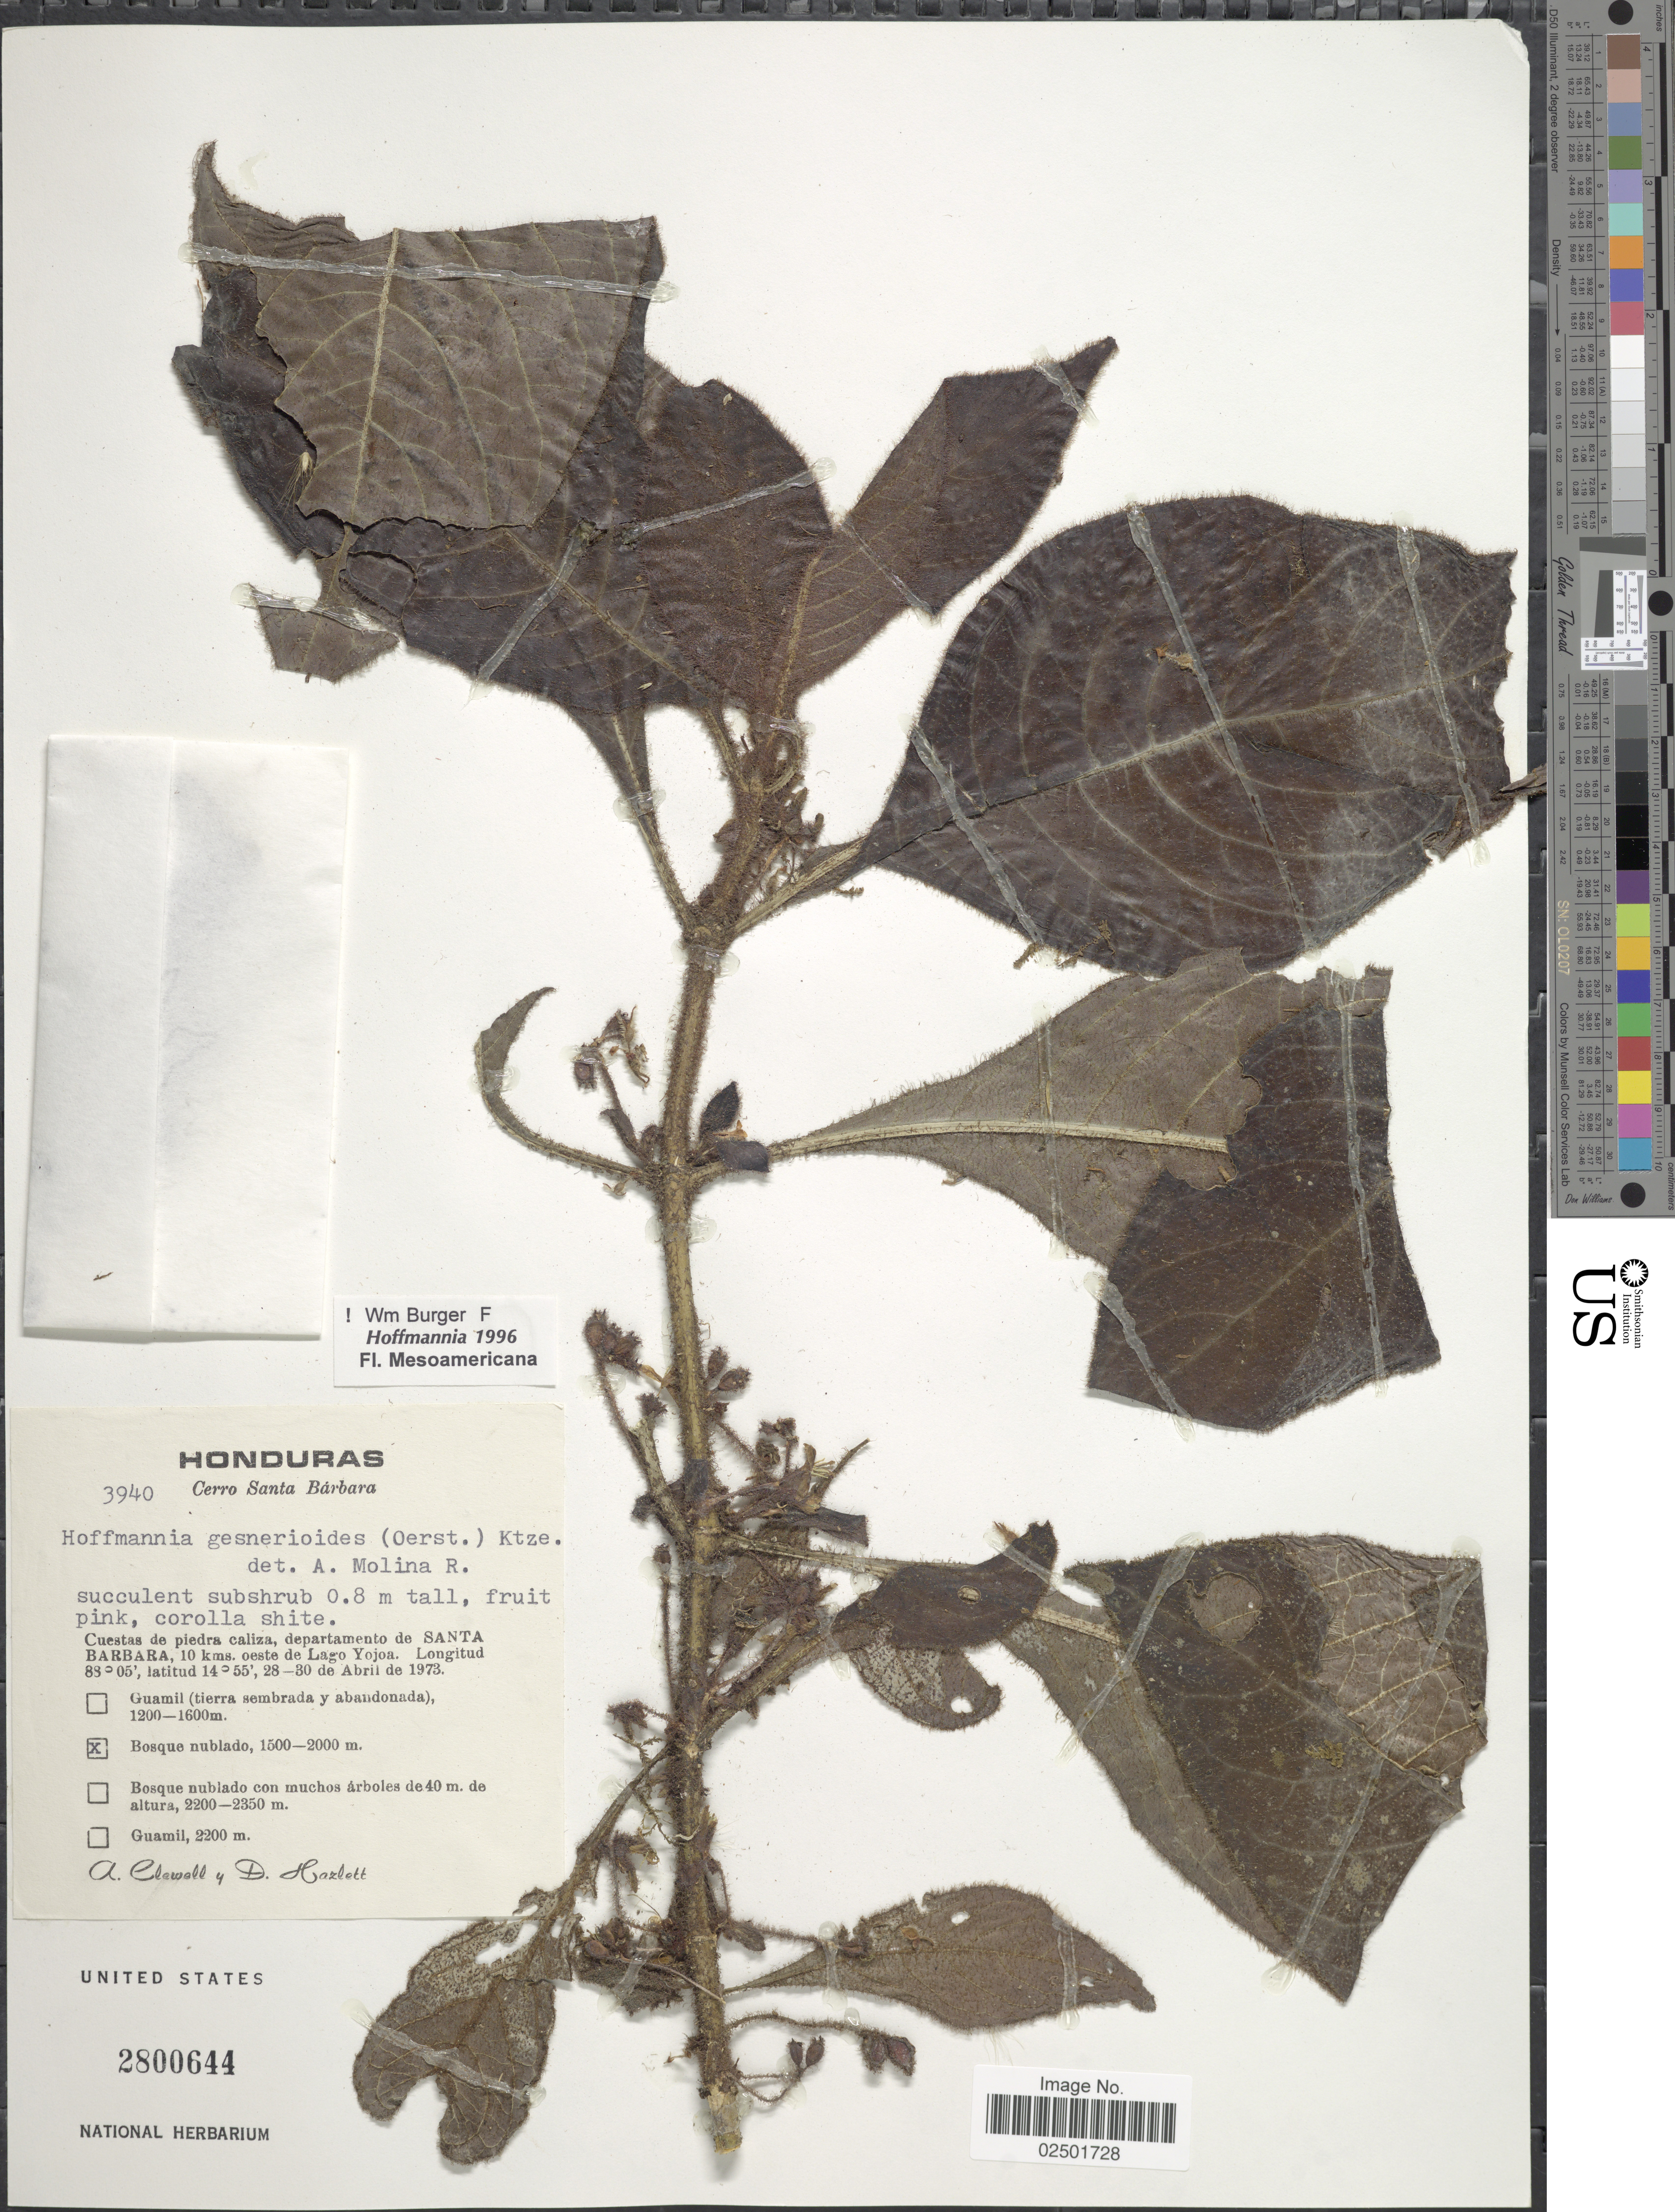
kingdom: Plantae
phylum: Tracheophyta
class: Magnoliopsida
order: Gentianales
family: Rubiaceae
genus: Hoffmannia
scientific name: Hoffmannia gesnerioides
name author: (Oerst.) Kuntze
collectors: A. Clewell & D. Hazlett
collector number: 3940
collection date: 1973-04-28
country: Honduras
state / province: Santa Bárbara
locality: Cerro Santa Barbara, Cuestas de piedra caliza, departamento de Santa Barbara, 10 kms oeste de Lago Yojoa, Bosque nublado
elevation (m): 1500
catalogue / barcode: US 2800644